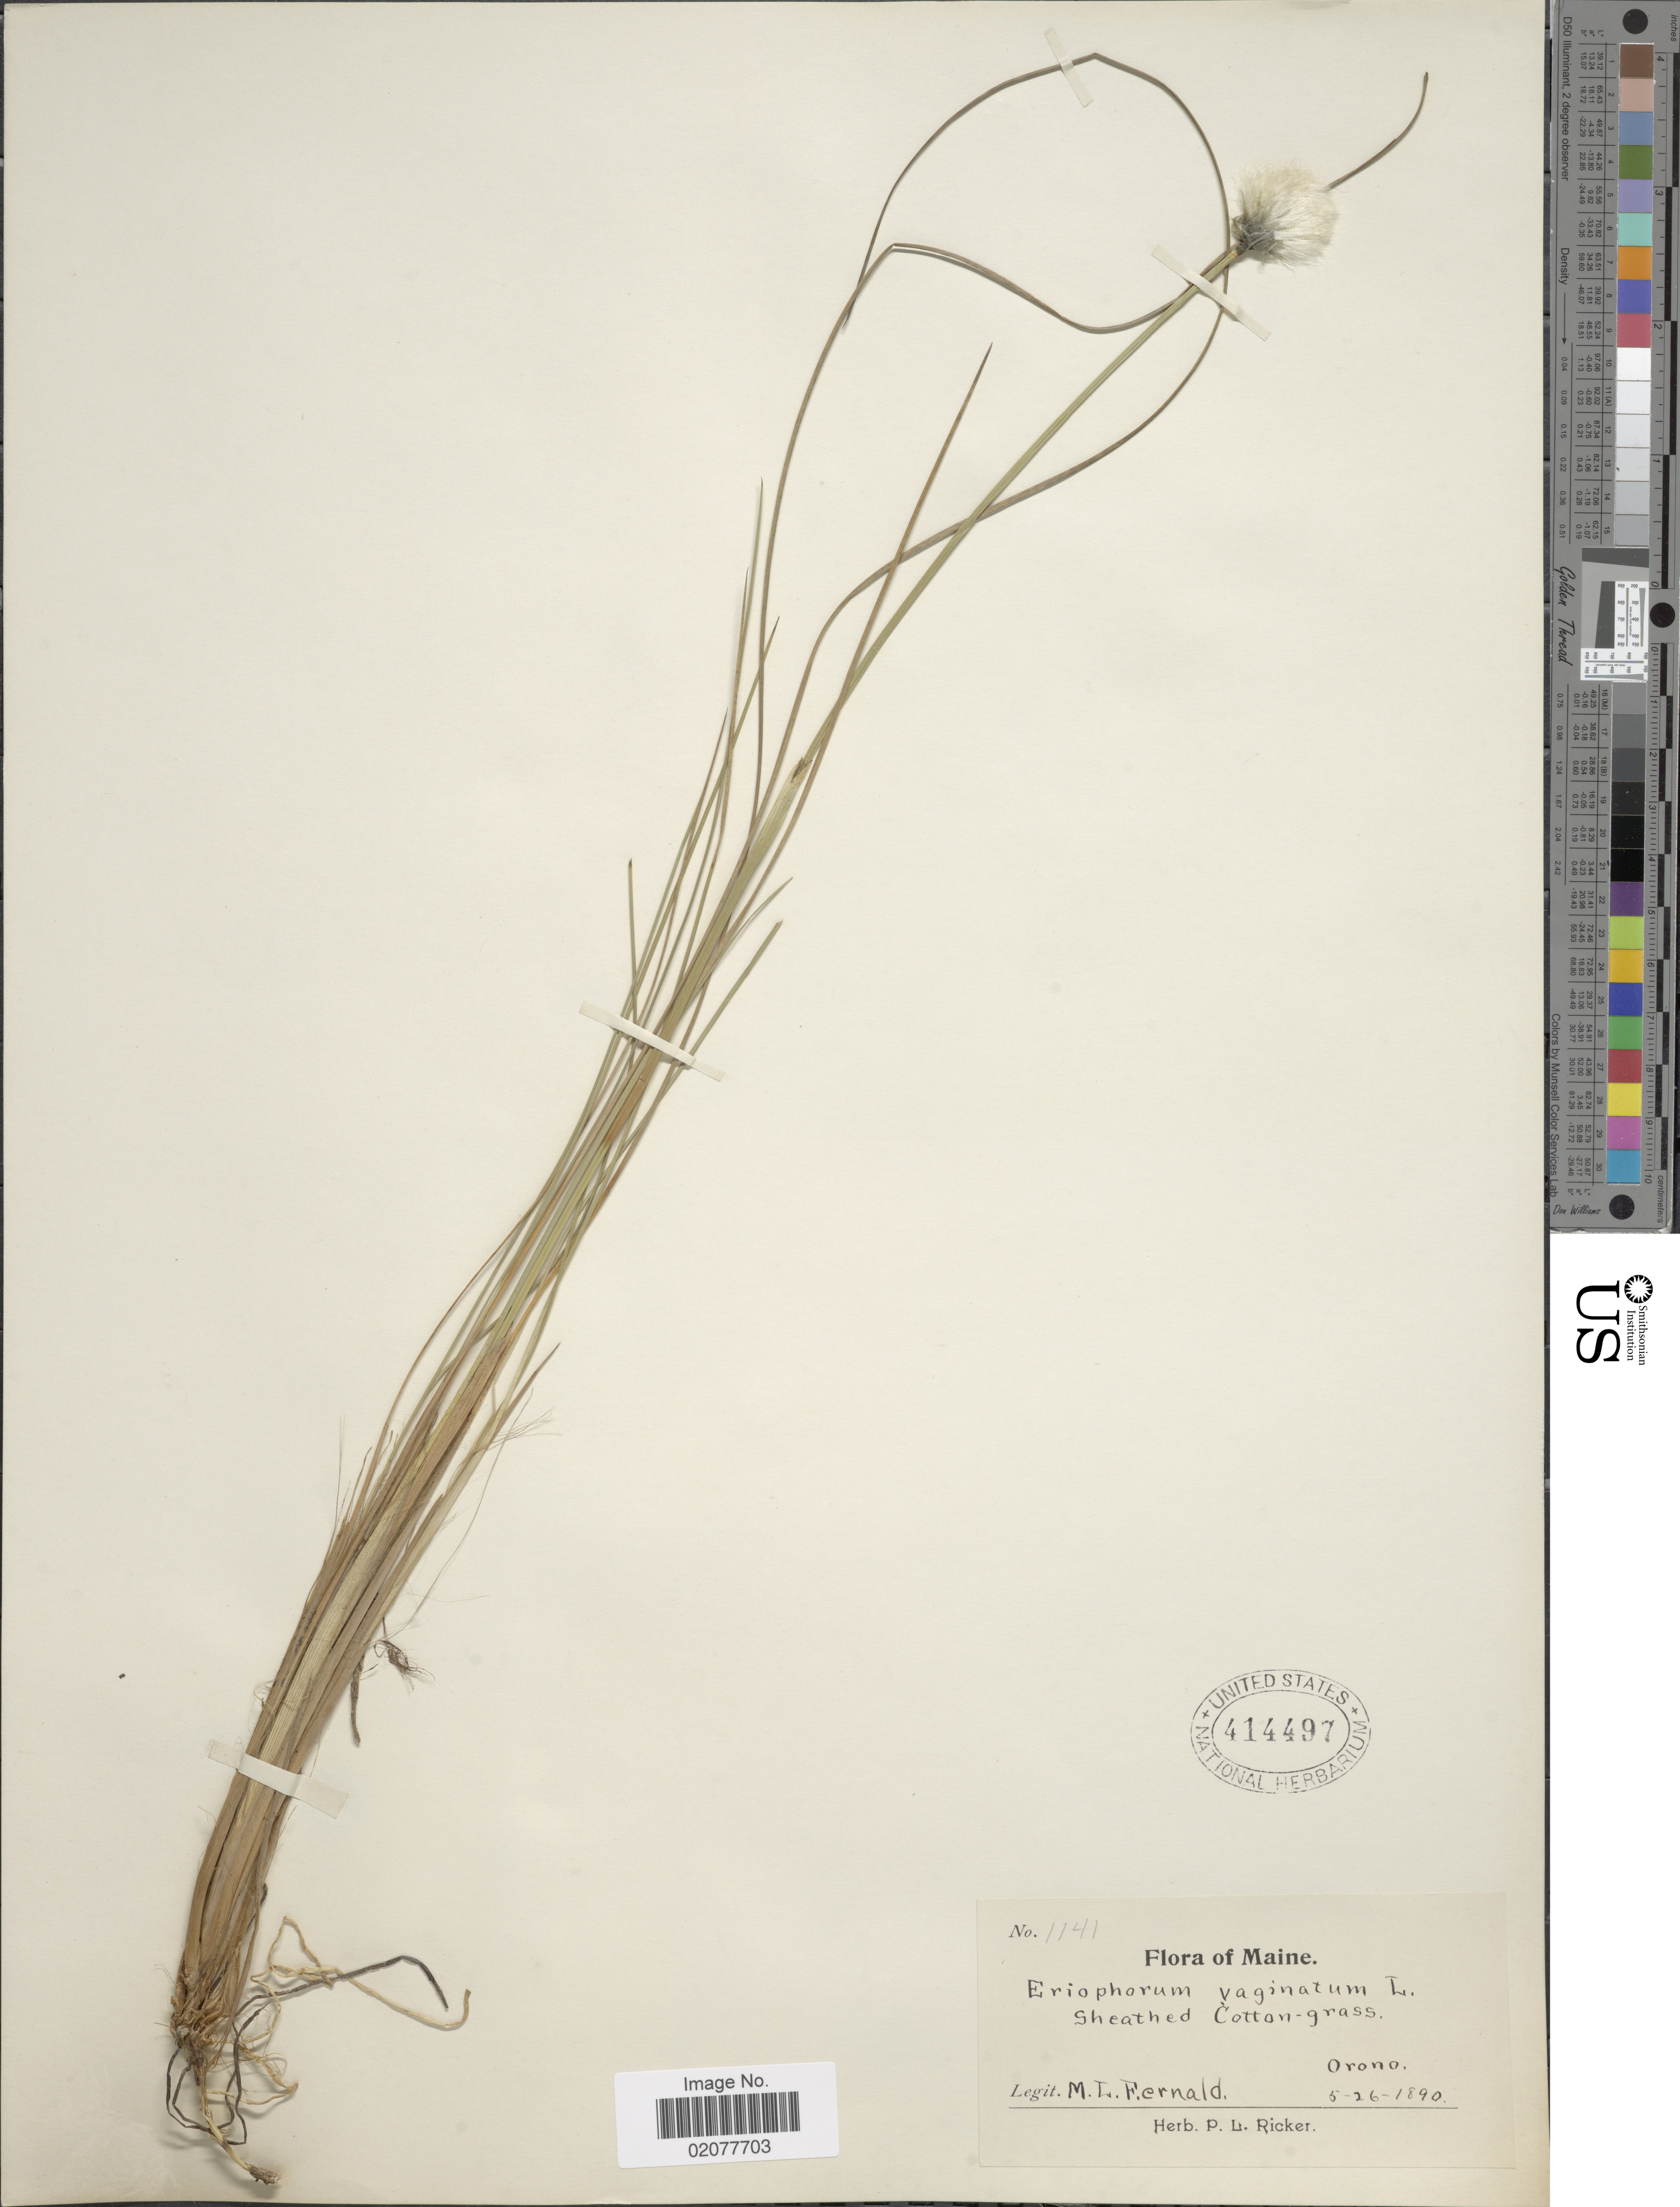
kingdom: Plantae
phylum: Tracheophyta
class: Liliopsida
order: Poales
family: Cyperaceae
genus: Eriophorum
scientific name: Eriophorum spissum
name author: Fernald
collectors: M. L. Fernald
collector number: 1141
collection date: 1890-05-26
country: United States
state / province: Maine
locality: Maine, Orono.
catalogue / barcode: US 414497